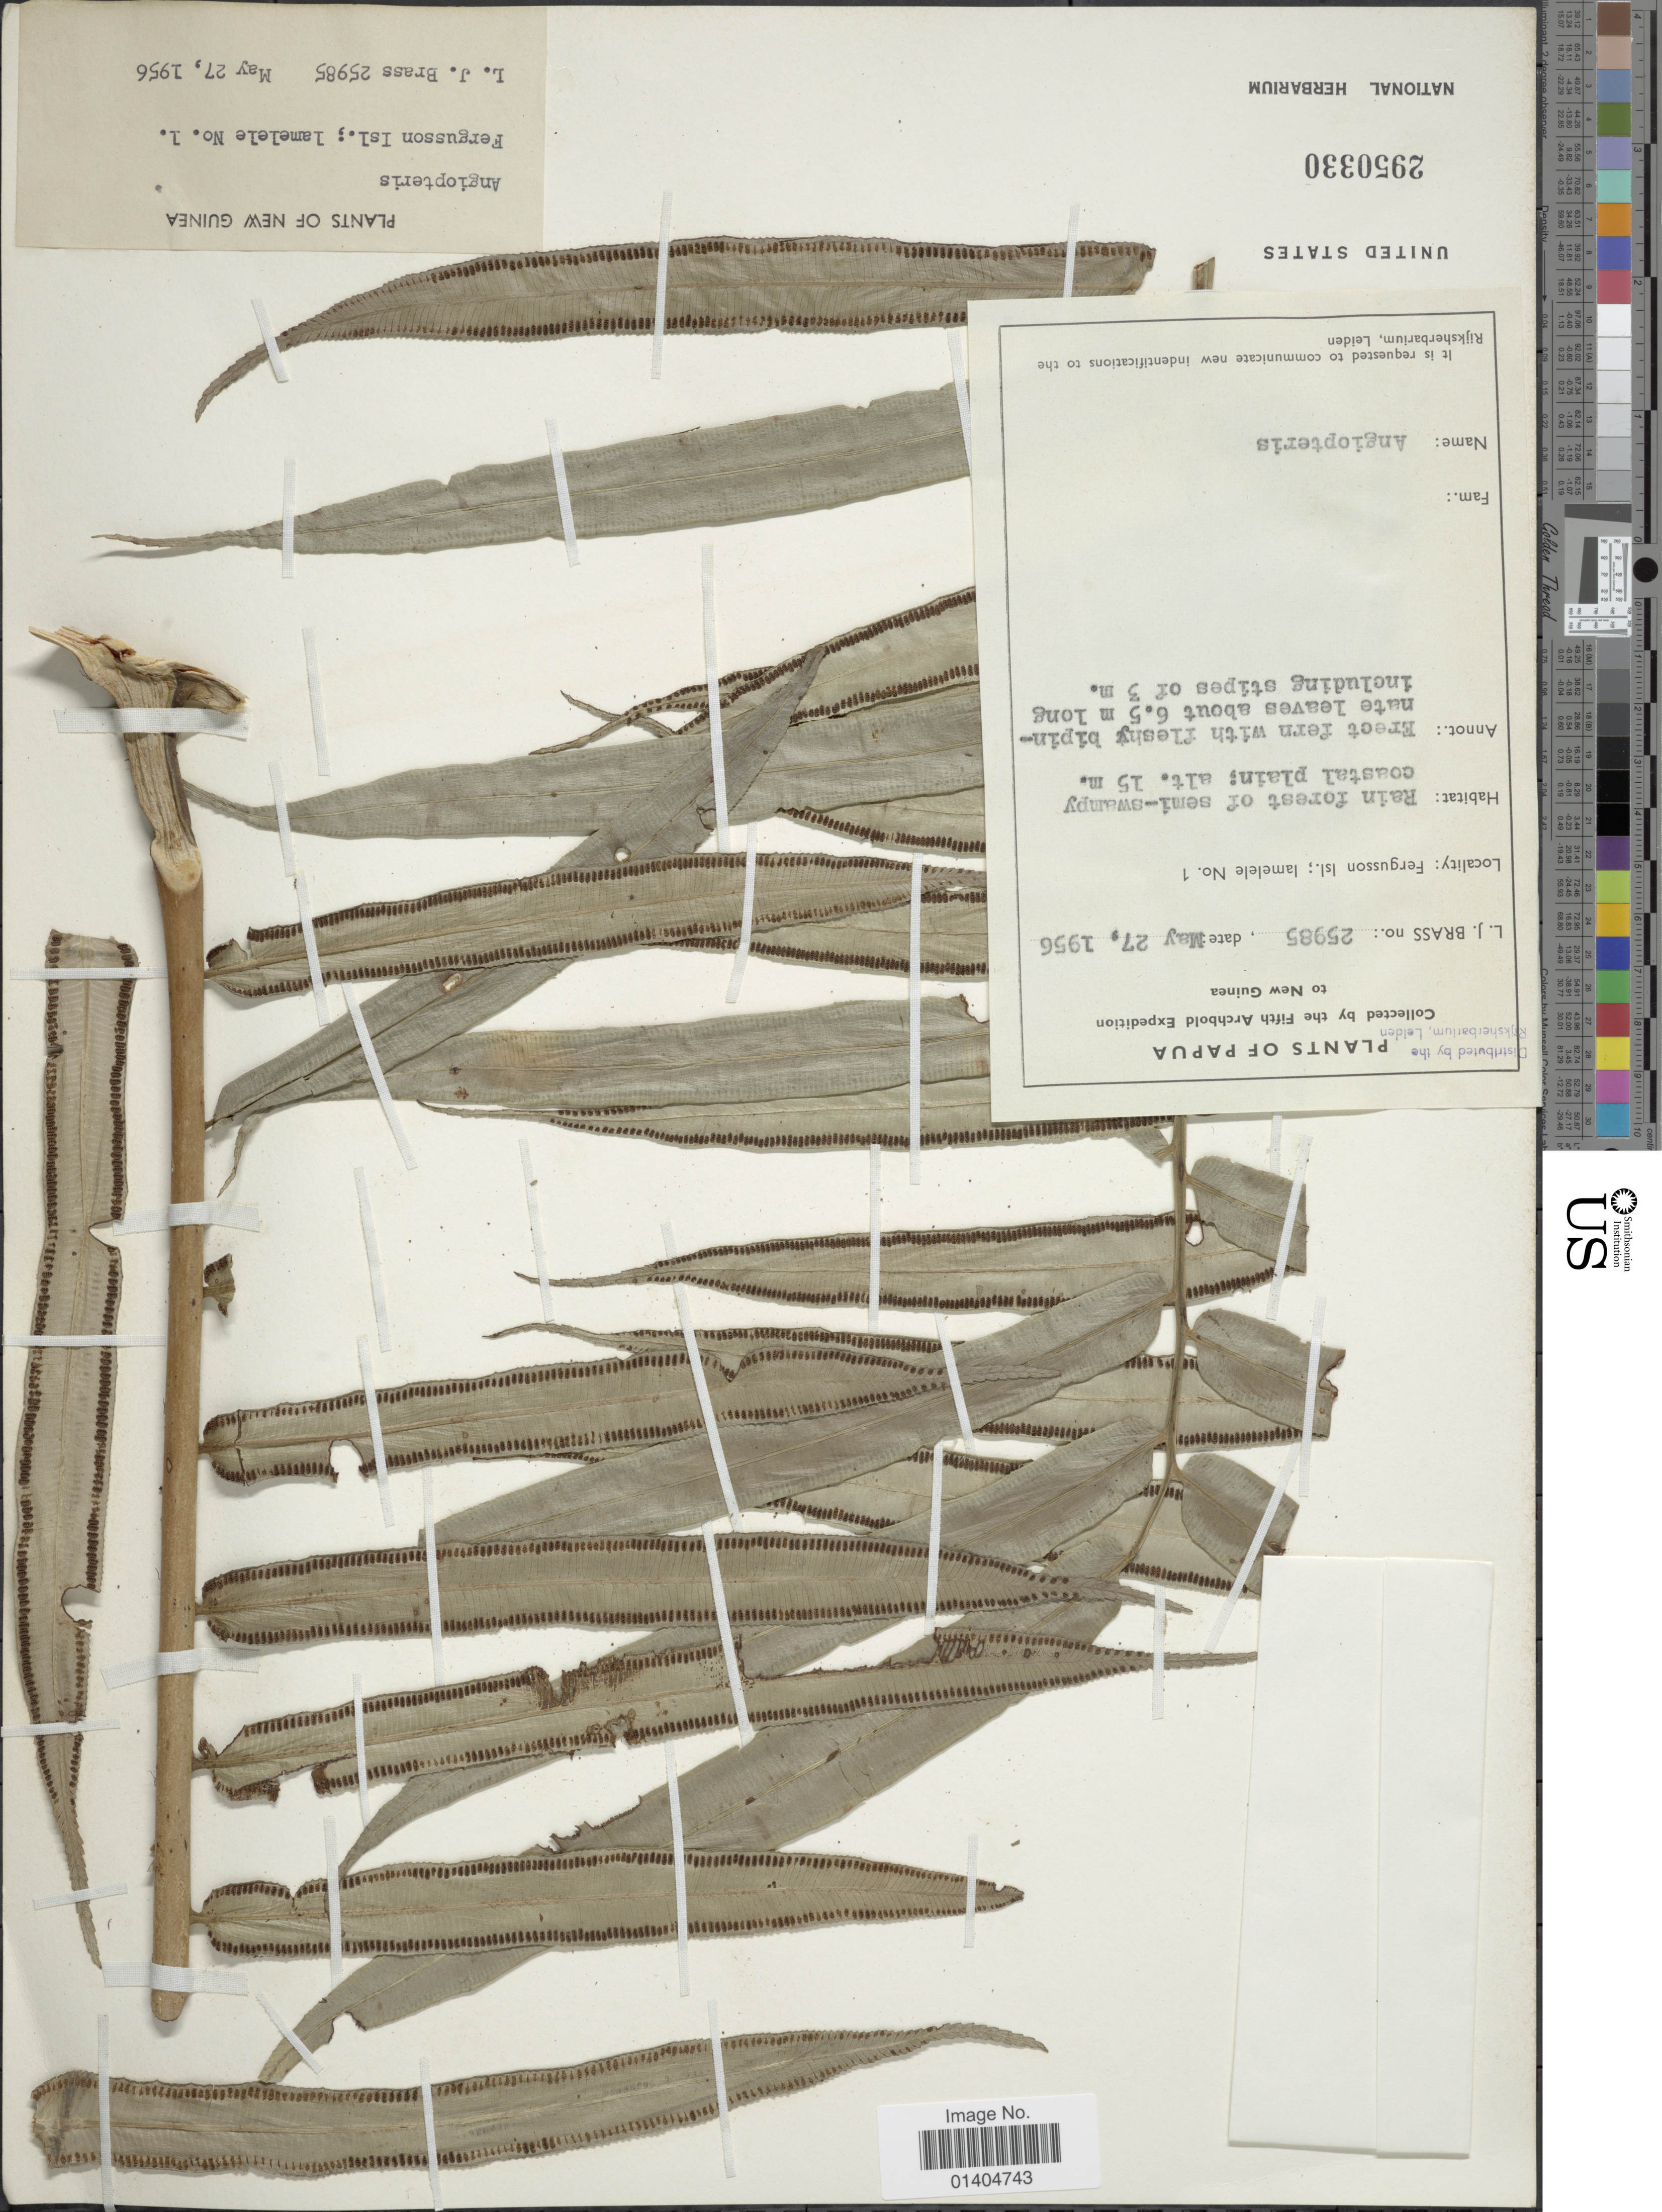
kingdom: Plantae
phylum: Tracheophyta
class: Polypodiopsida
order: Marattiales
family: Marattiaceae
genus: Angiopteris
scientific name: Angiopteris sp.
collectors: L. J. Brass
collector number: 25985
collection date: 1956-05-27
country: Indonesia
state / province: Papua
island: New Guinea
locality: Fergusson Isl.; Iamelele No. 1, New Guinea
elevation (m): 15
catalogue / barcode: US 2950330